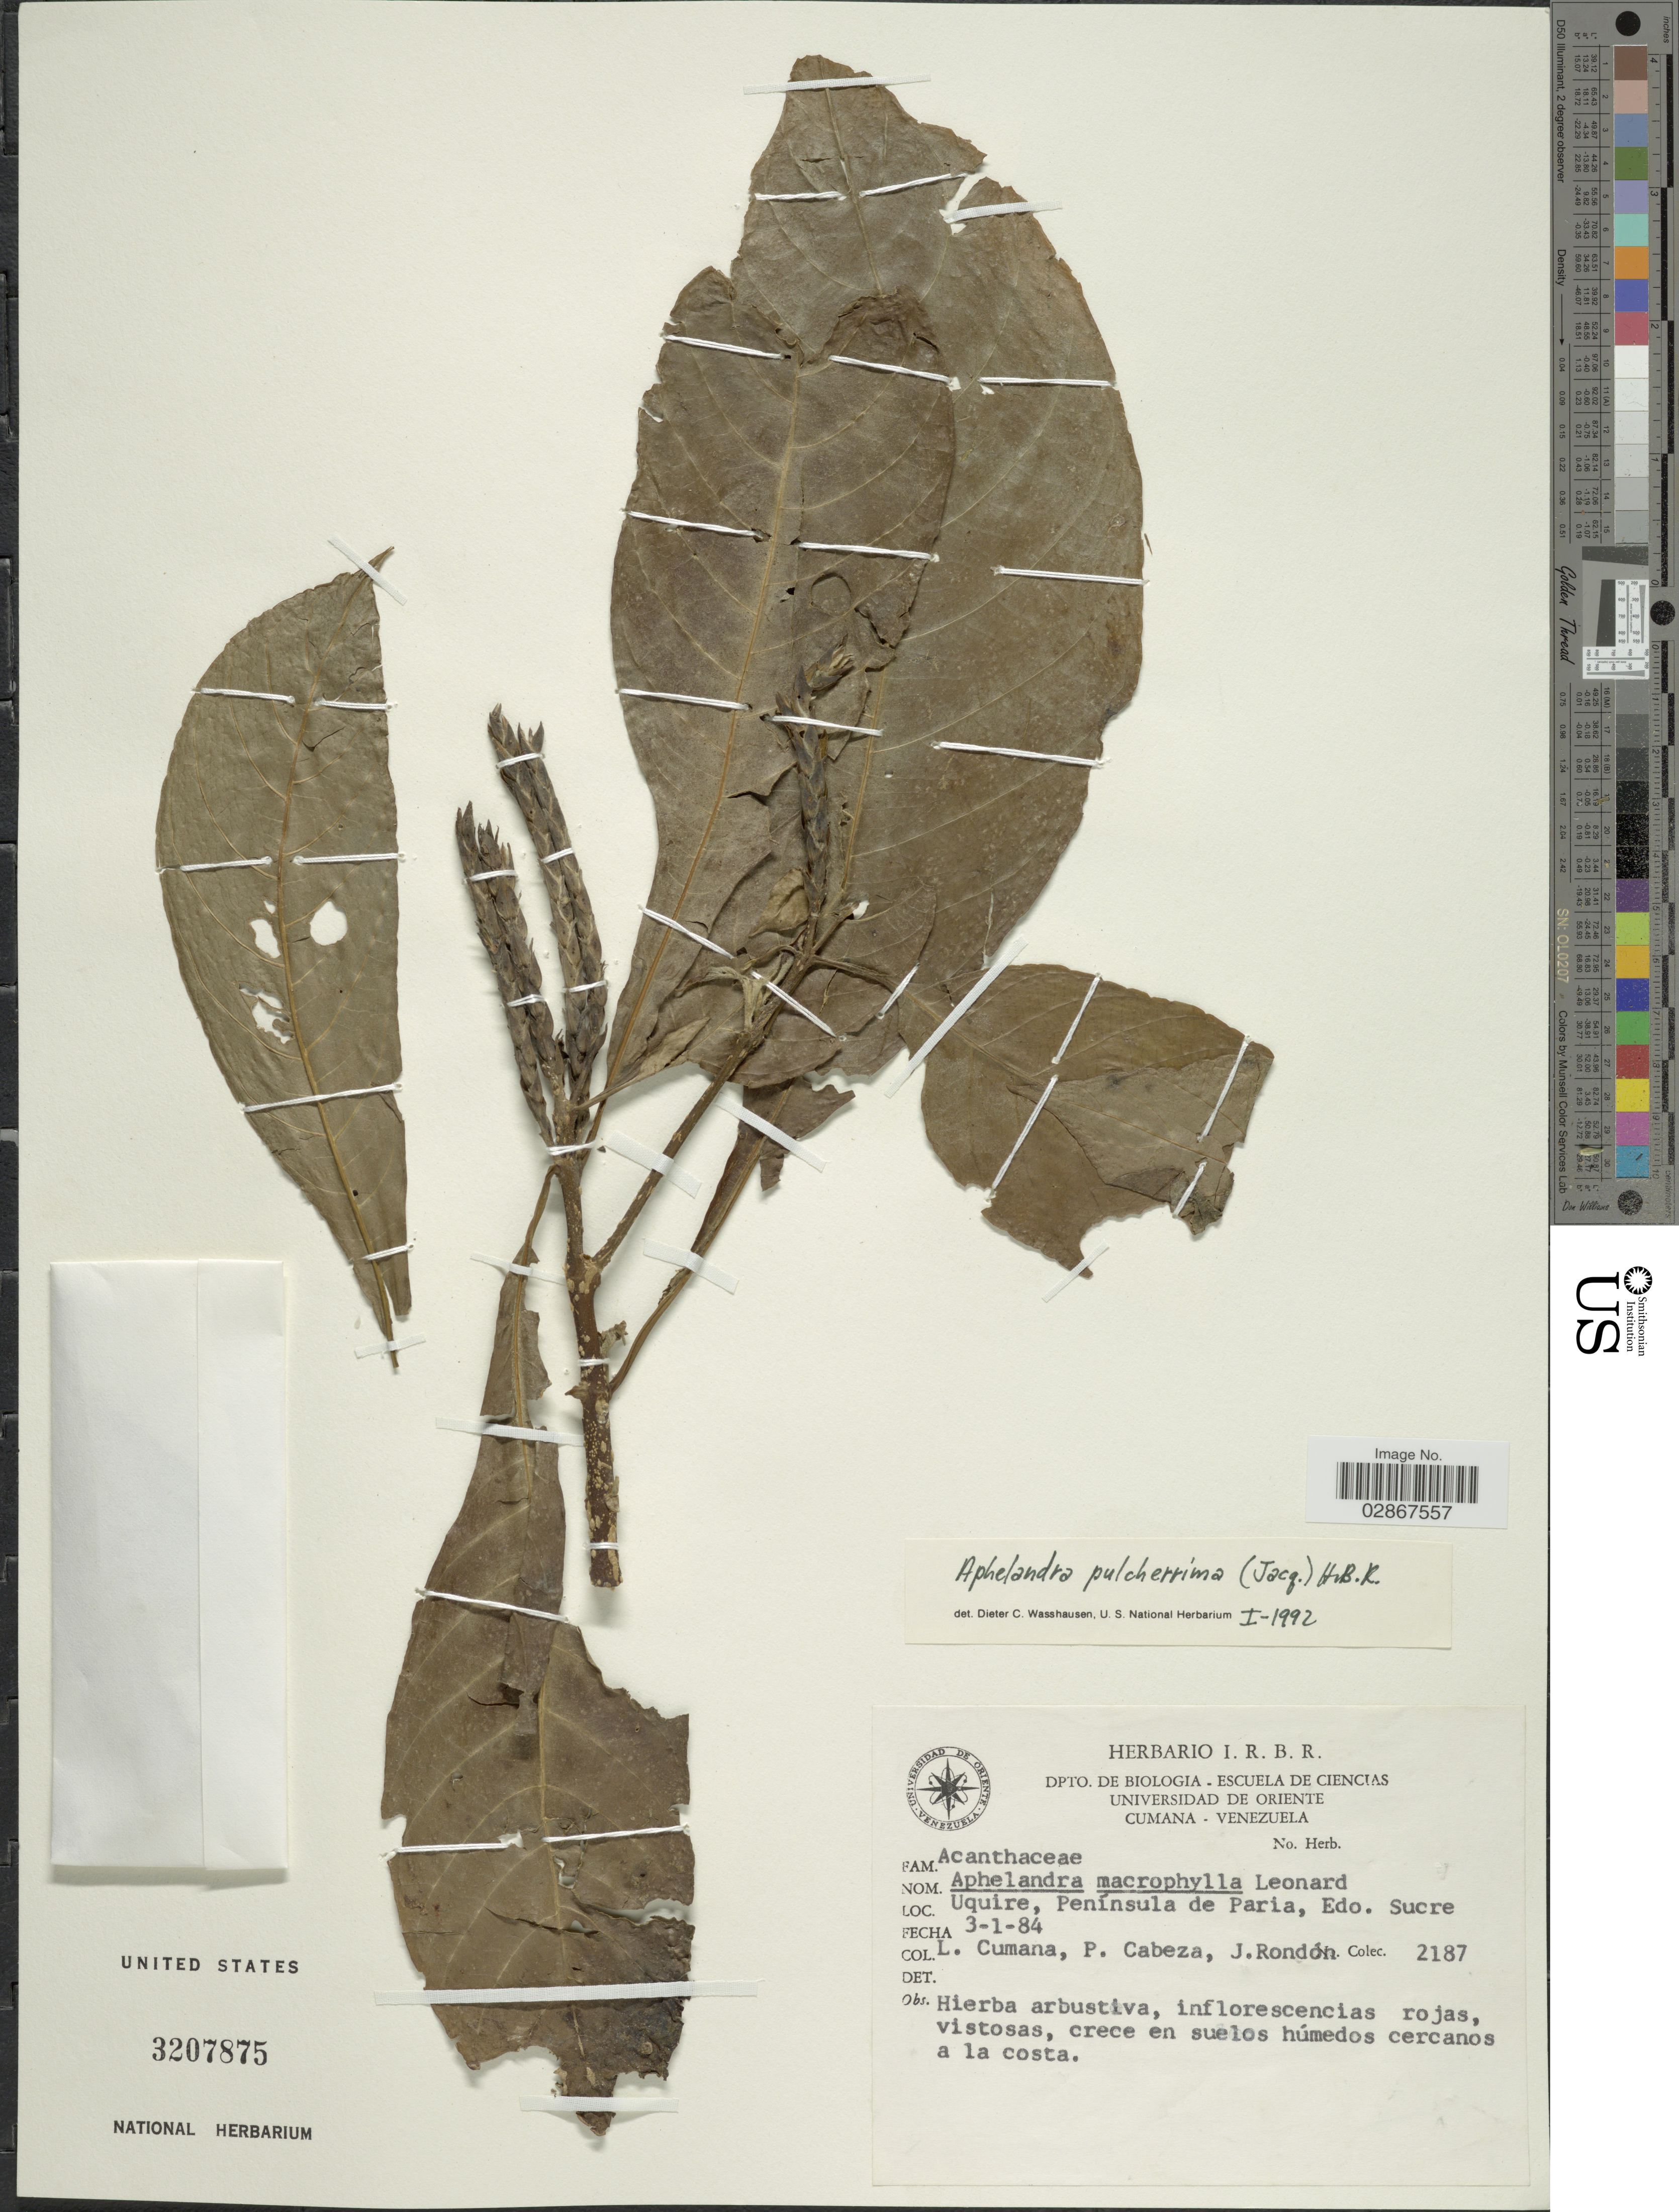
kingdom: Plantae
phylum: Tracheophyta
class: Magnoliopsida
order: Lamiales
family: Acanthaceae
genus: Aphelandra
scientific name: Aphelandra pulcherrima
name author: (Jacq.) Kunth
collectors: L. J. Cumaná C., P. Cabeza & J. Rondón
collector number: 2187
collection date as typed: Transcribed d/m/y: 3/1/84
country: Venezuela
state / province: Sucre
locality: Uquire, Península de Paria.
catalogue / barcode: US 3207875